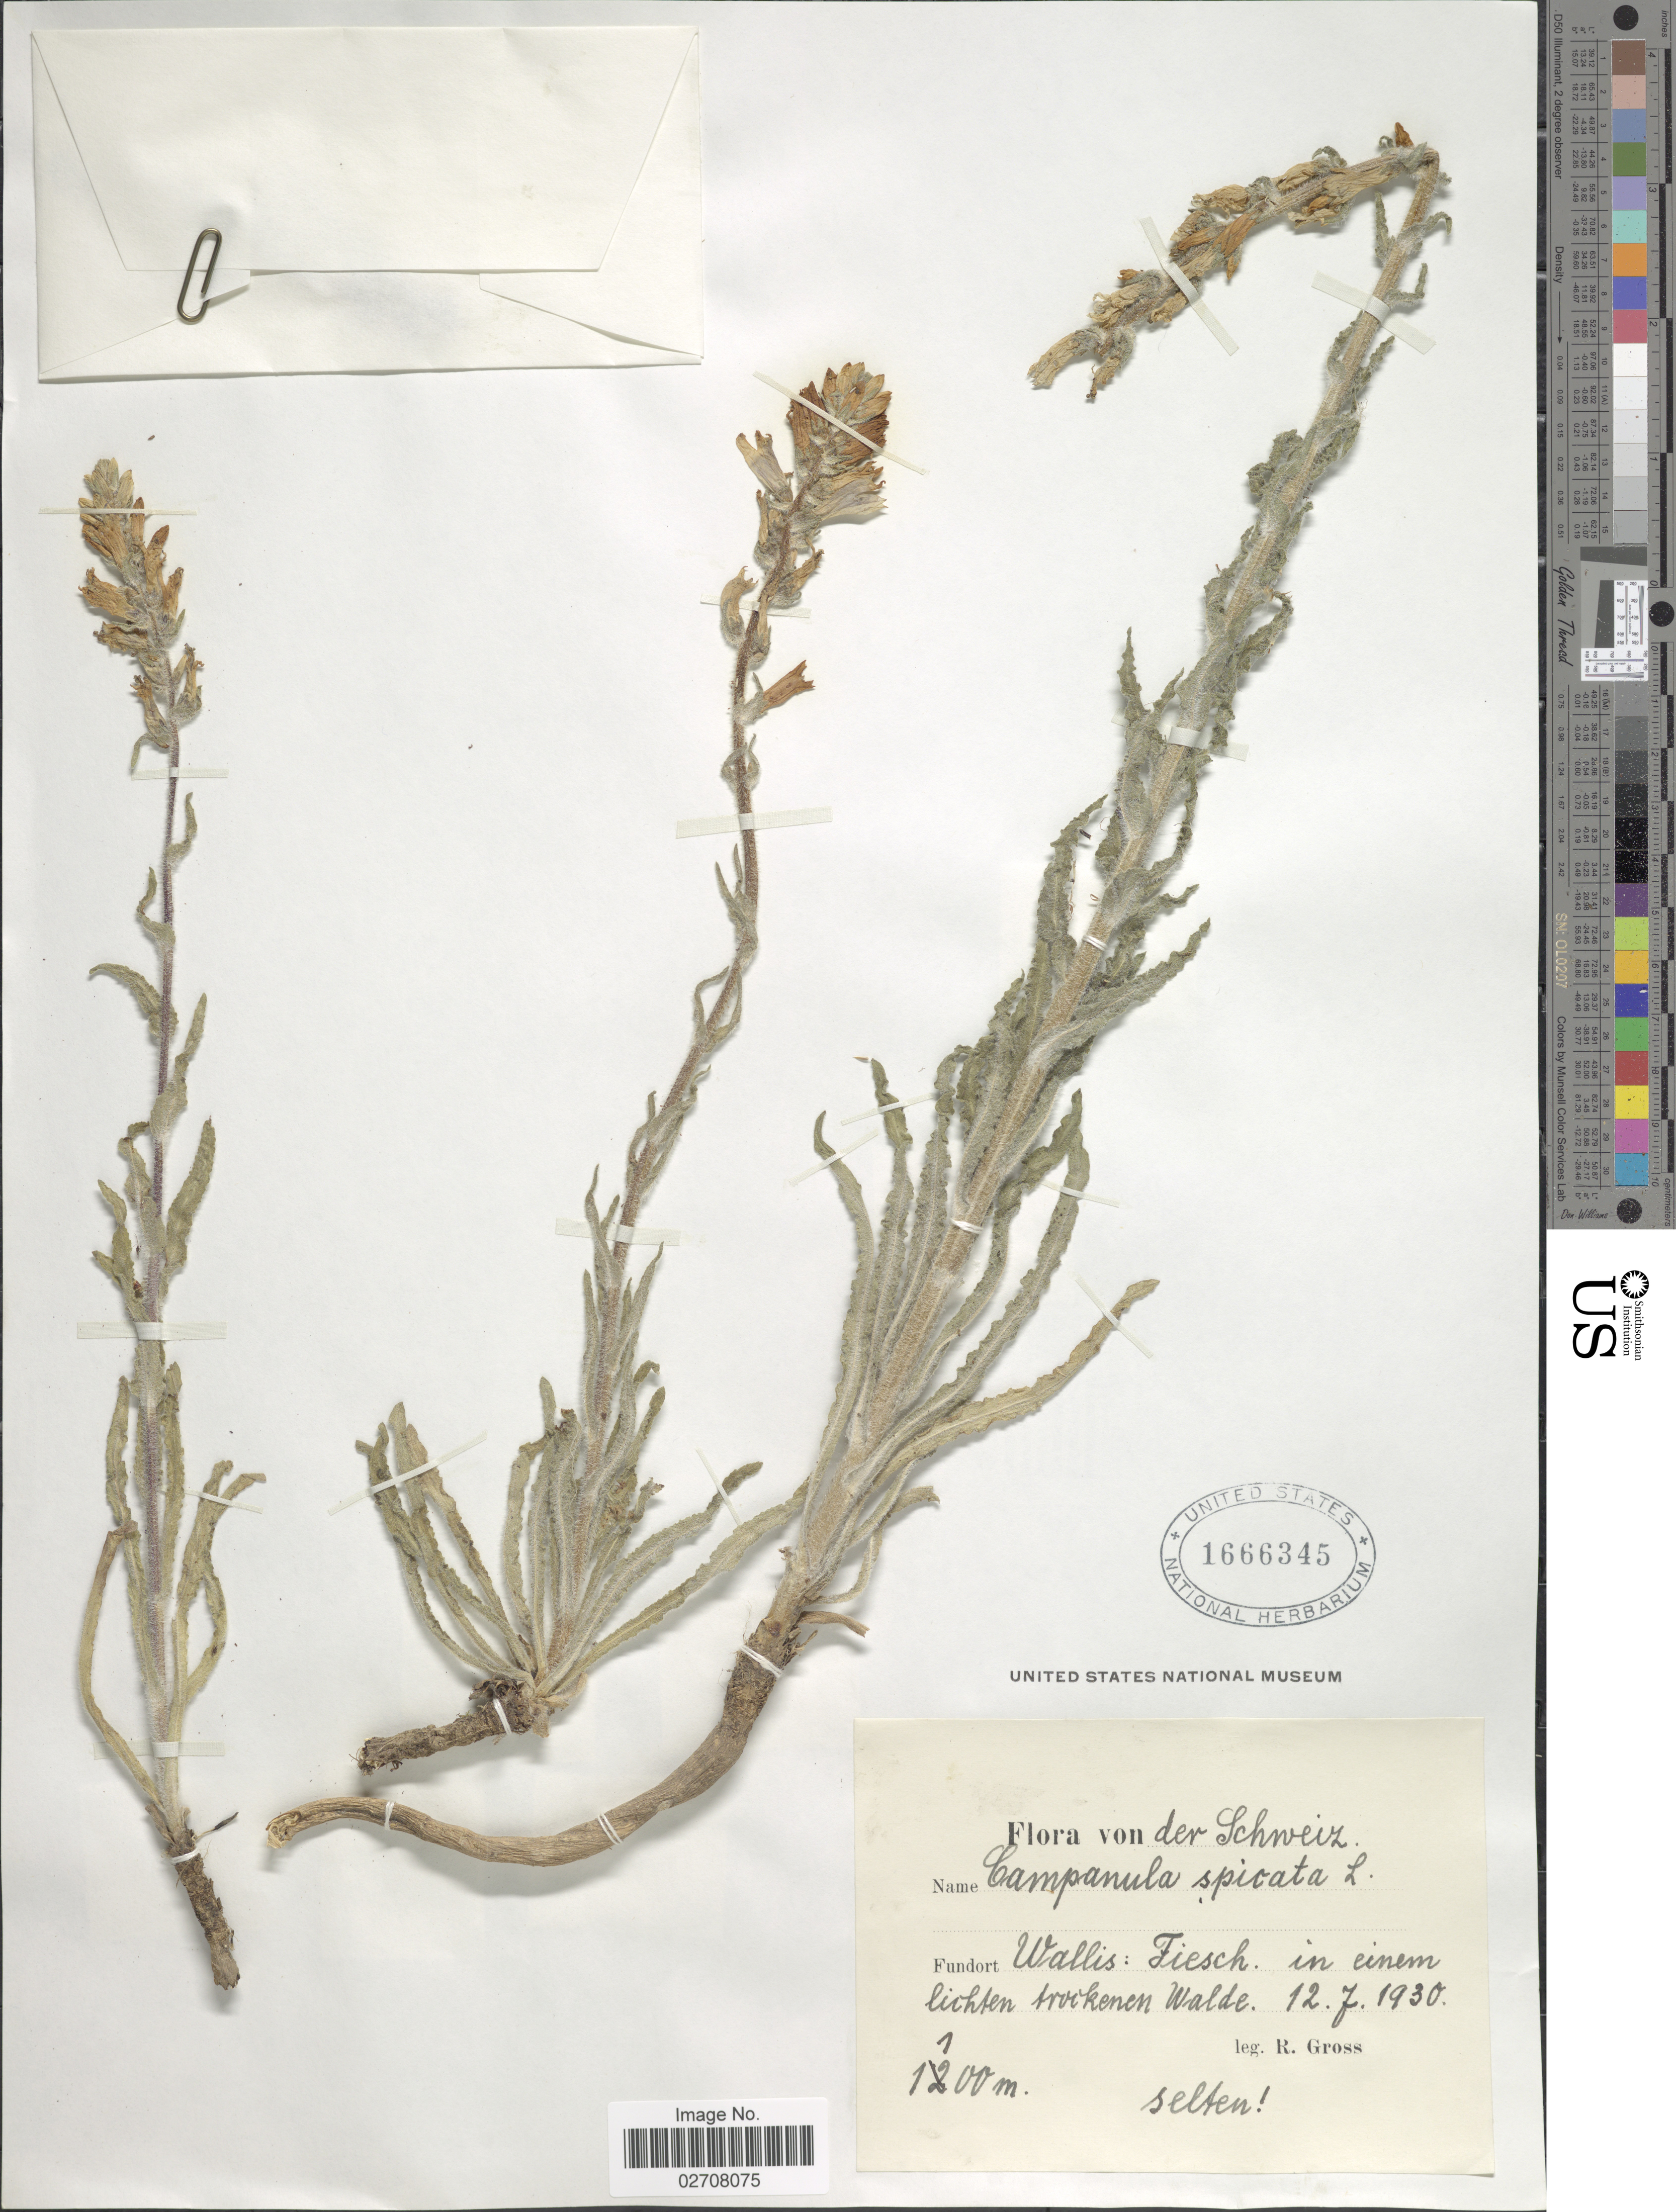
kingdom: Plantae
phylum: Tracheophyta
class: Magnoliopsida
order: Asterales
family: Campanulaceae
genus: Campanula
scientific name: Campanula spicata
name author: L.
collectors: R. Gross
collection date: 1930-07-12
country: Switzerland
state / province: Valais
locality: Von der Schweiz, Fundort Wallis: Fiesch. in einem lichten trockenen Walde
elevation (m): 1100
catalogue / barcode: US 1666345